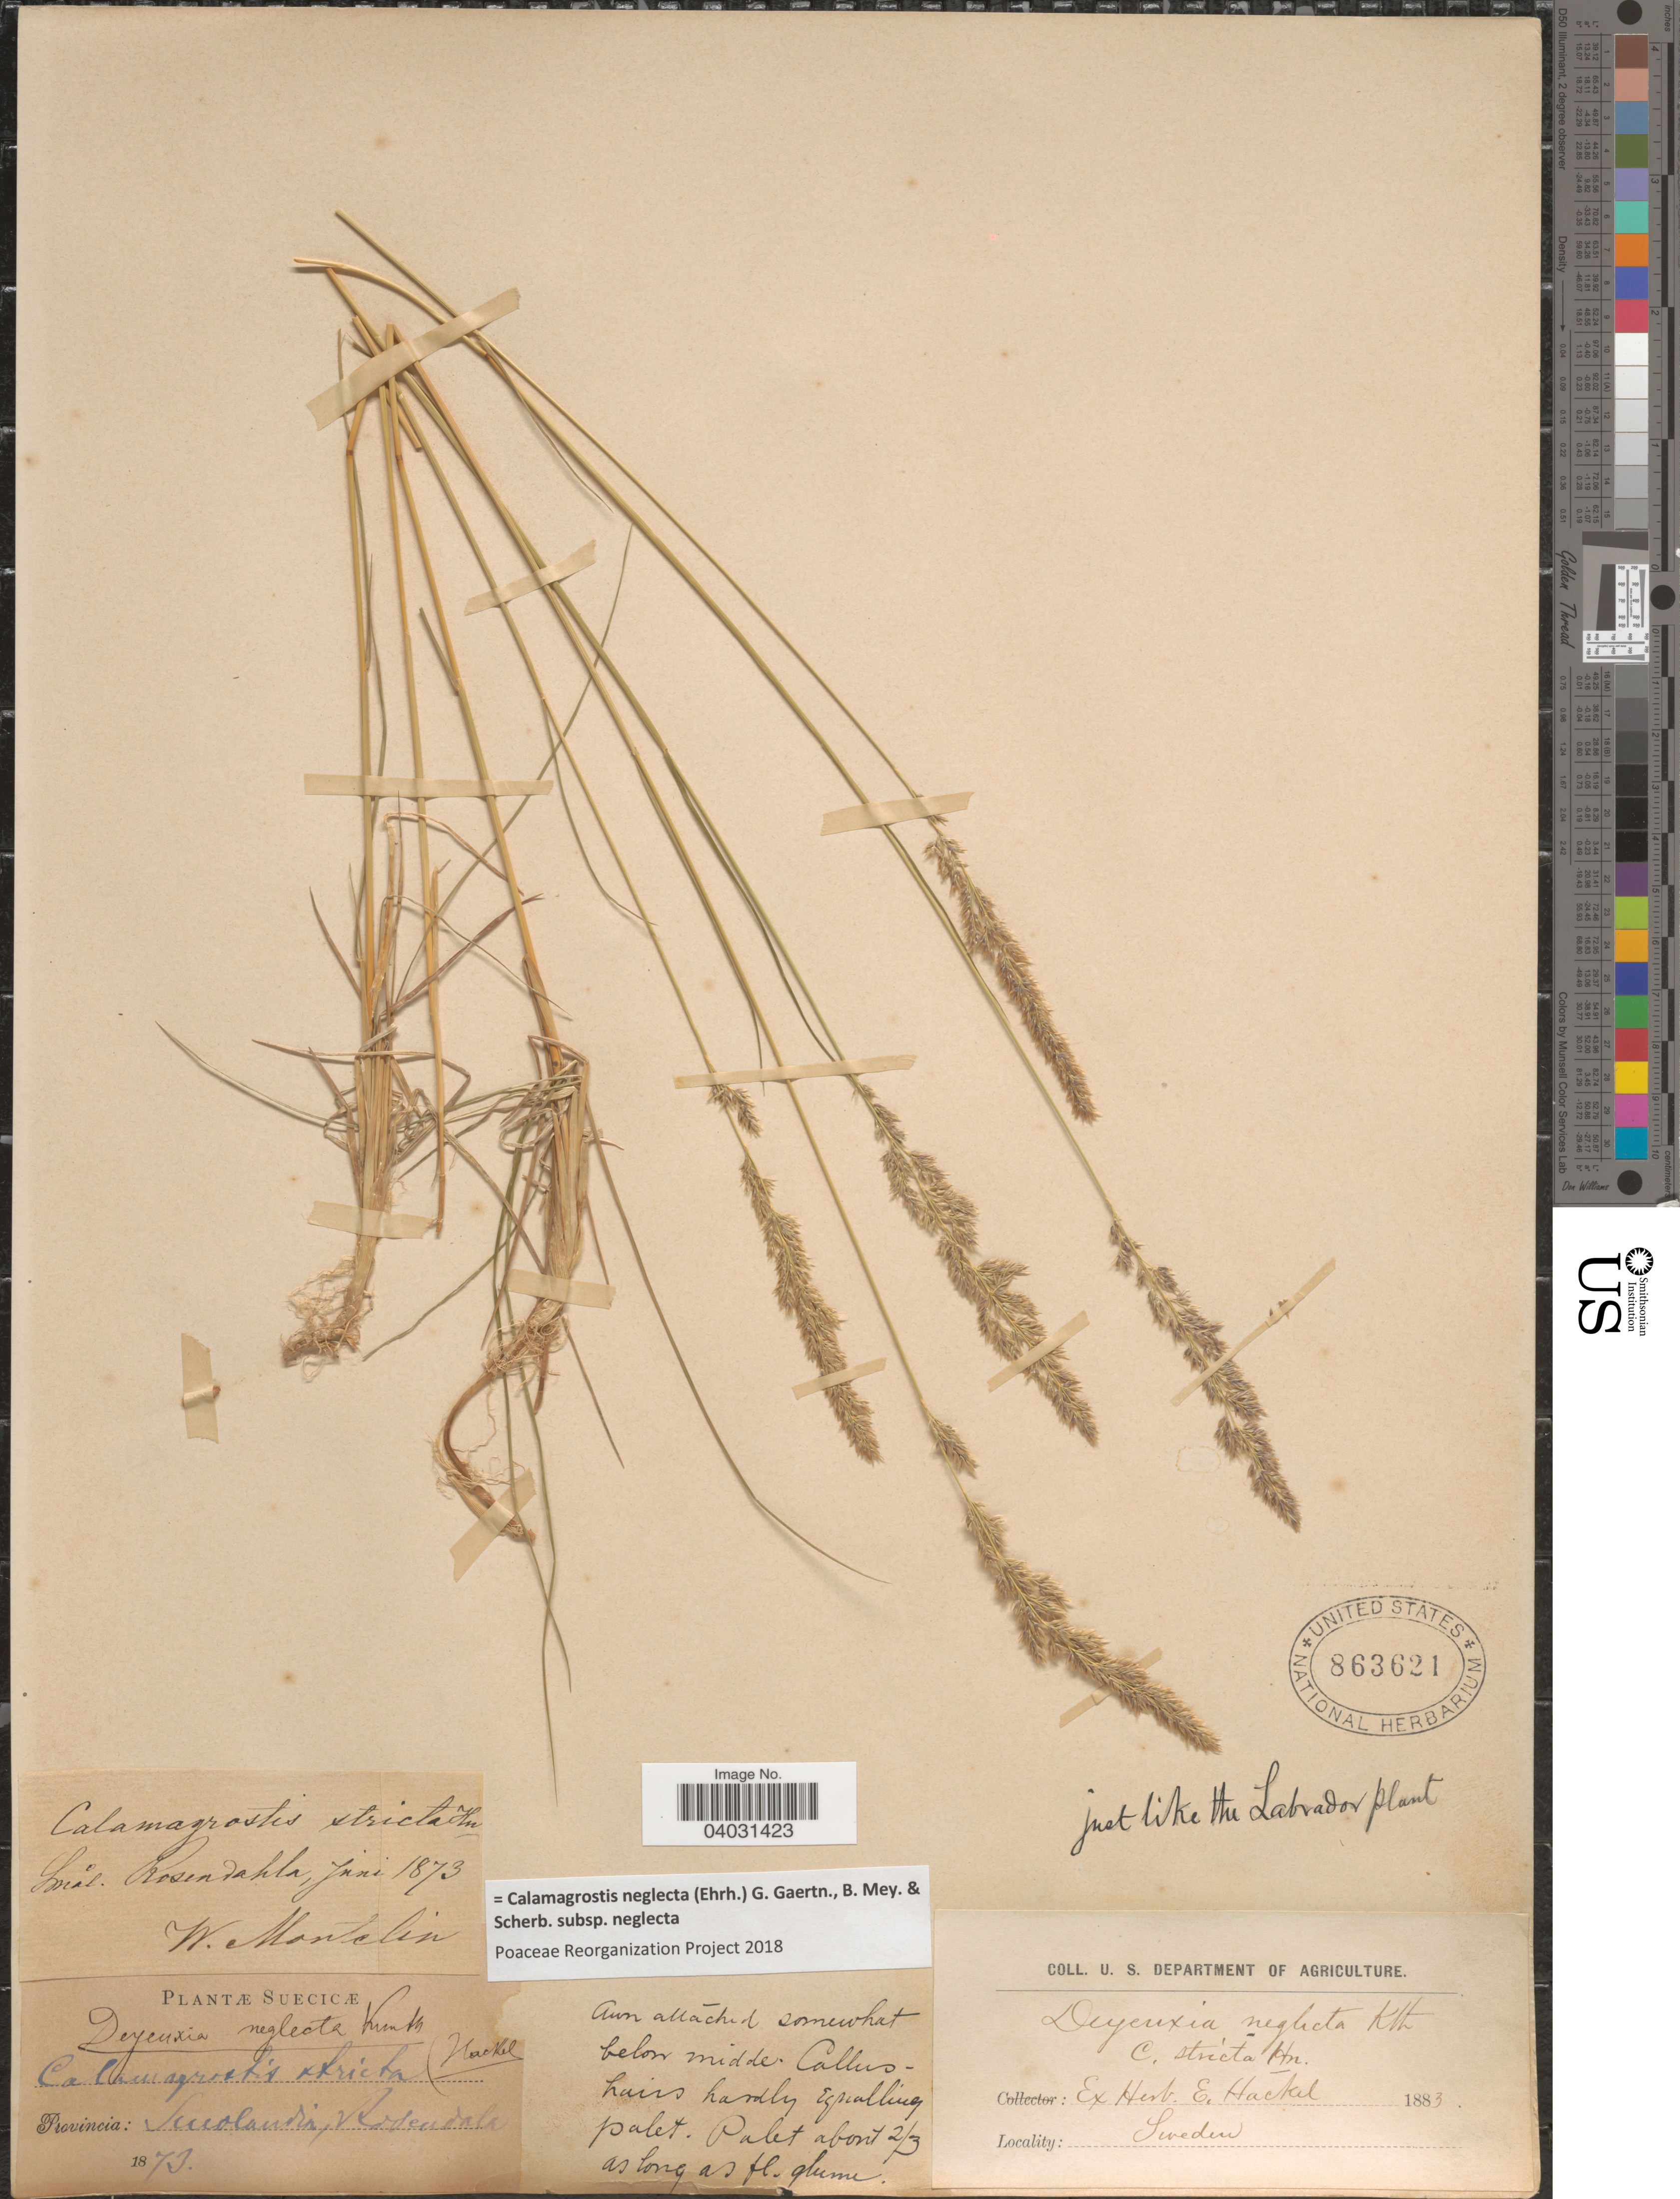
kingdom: Plantae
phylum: Tracheophyta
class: Liliopsida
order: Poales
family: Poaceae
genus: Calamagrostis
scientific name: Calamagrostis neglecta subsp. neglecta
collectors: W. Montelin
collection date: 1873-06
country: Sweden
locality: Smolandia. Rosendahla. Suecicæ.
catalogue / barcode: US 863621